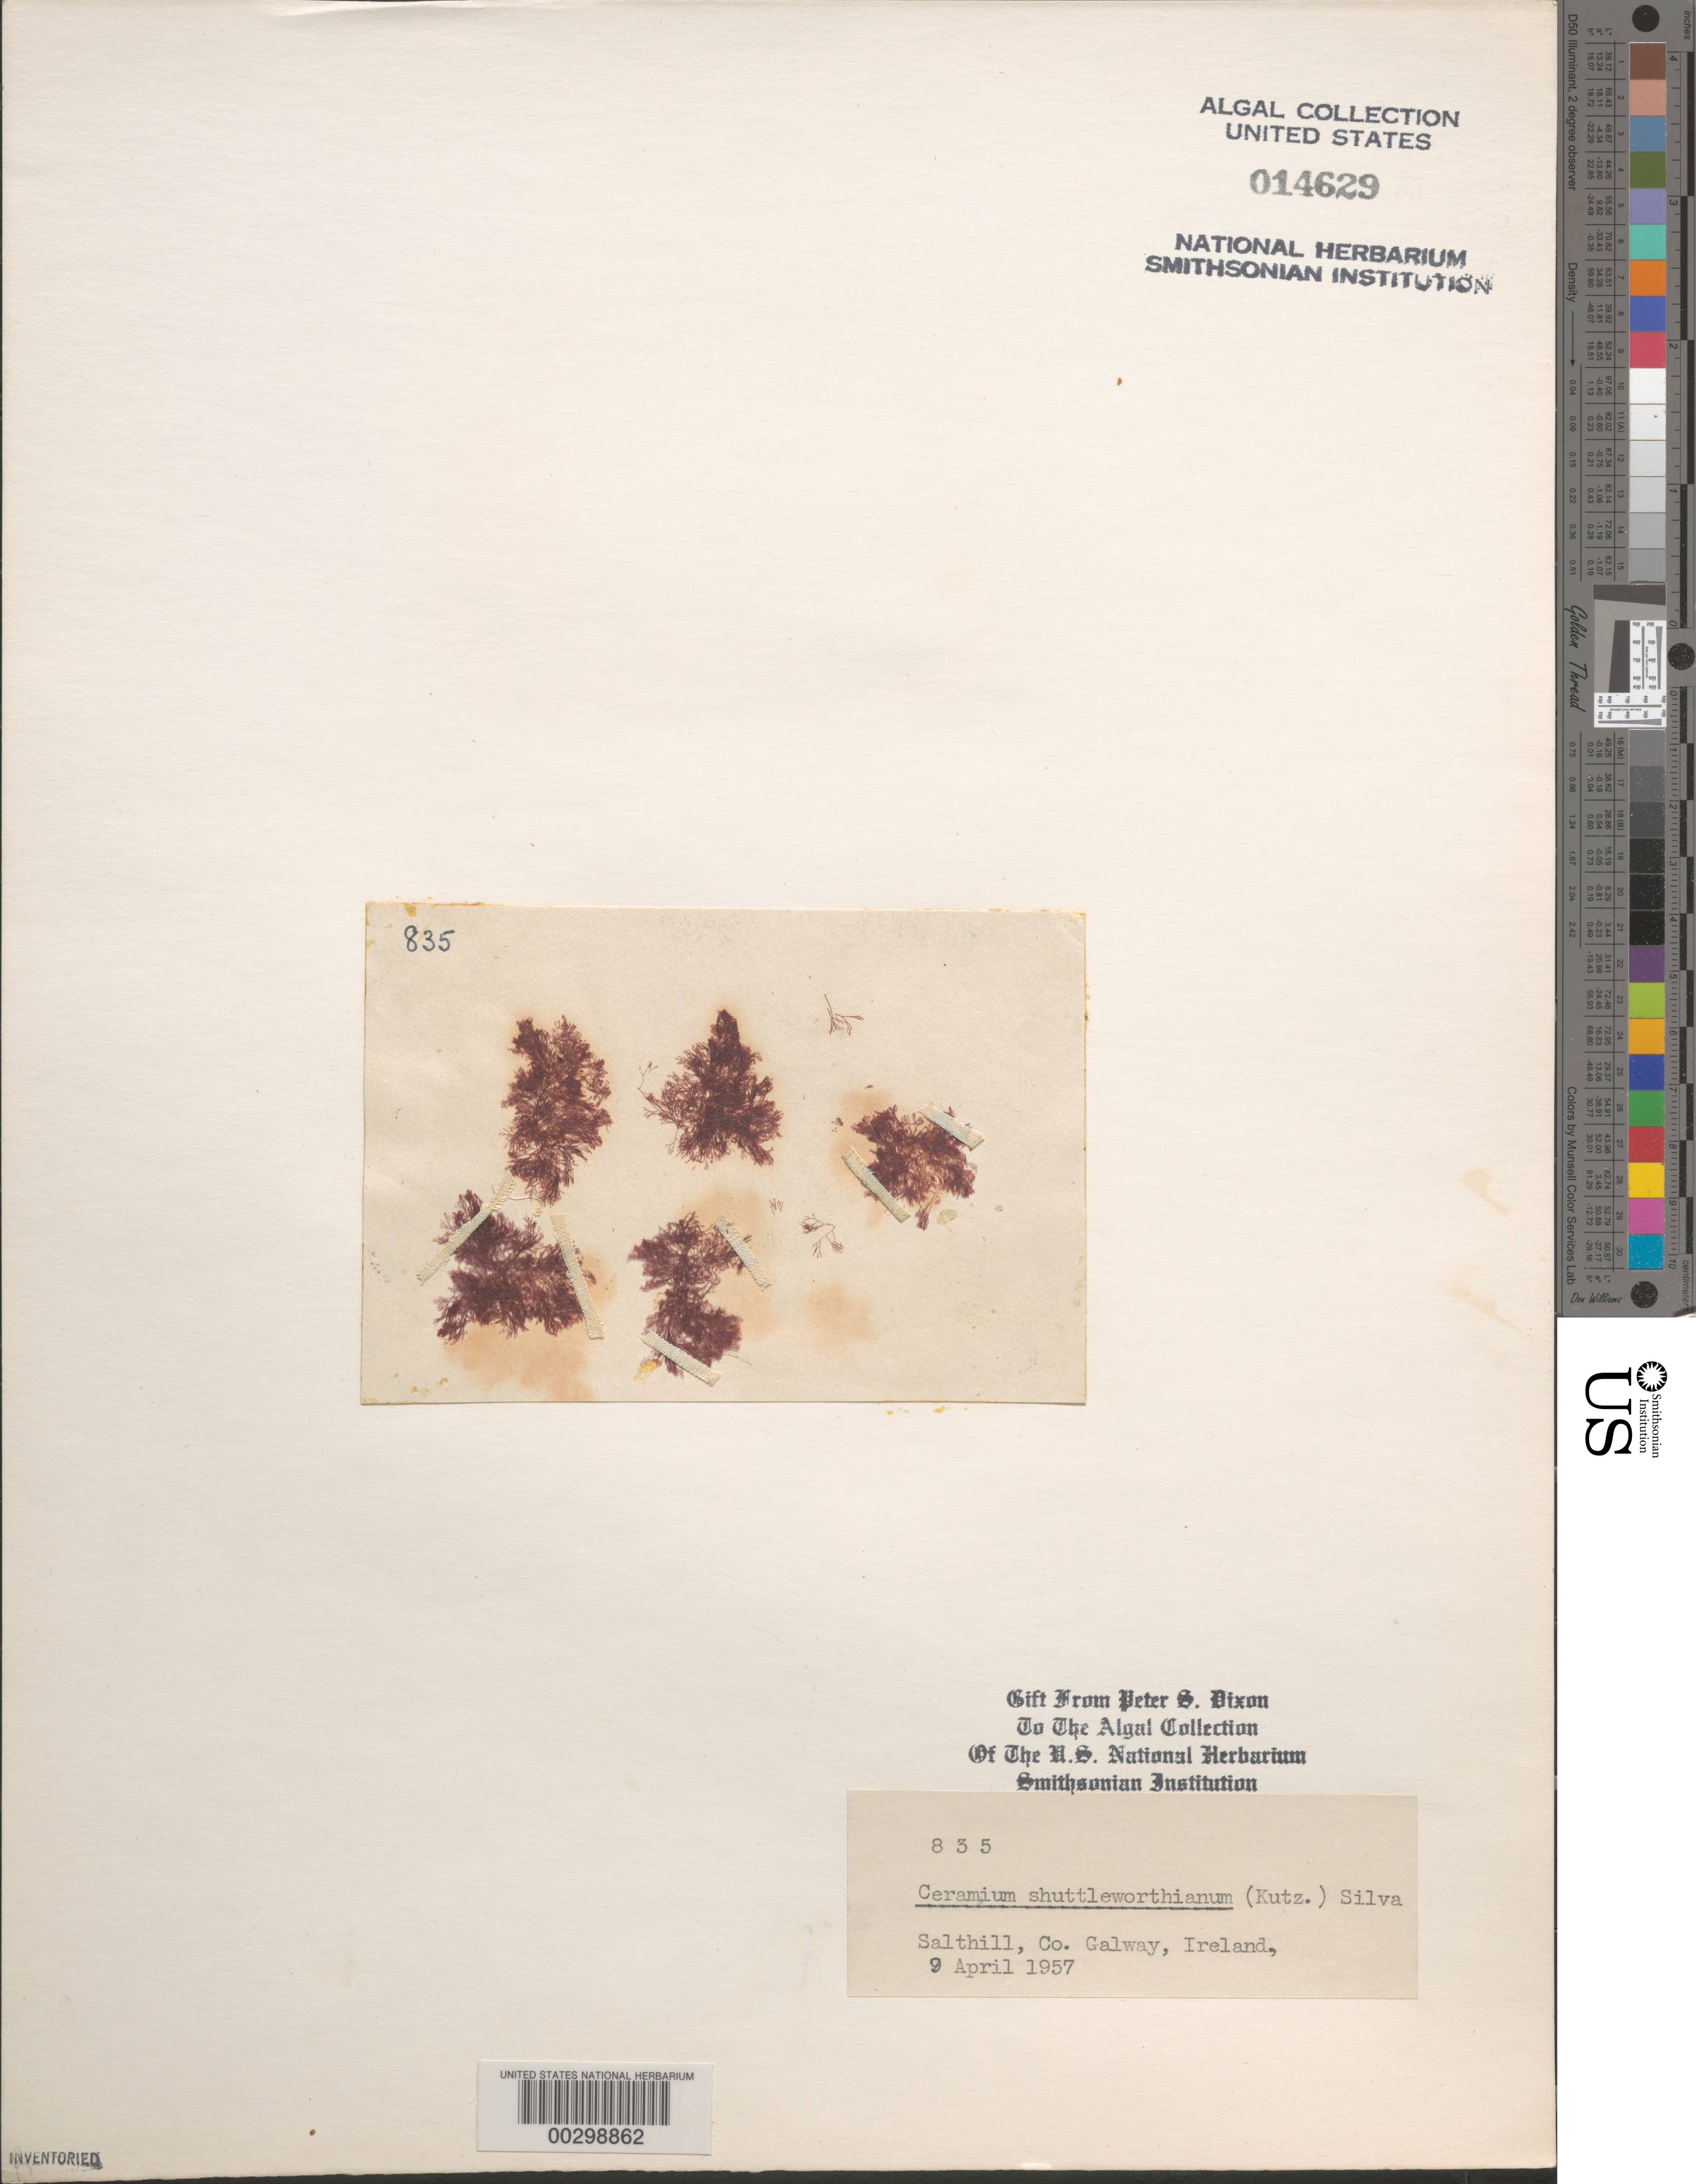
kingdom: Plantae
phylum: Rhodophyta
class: Florideophyceae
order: Ceramiales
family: Ceramiaceae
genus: Ceramium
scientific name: Ceramium shuttleworthianum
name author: (Kütz.) Rabenh.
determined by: Dixon, P. S.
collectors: P. S. Dixon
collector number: PSD 835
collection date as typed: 09 Apr 1957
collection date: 1957-04-09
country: Ireland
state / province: Connaught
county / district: Galway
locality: Salthill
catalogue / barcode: US 14629